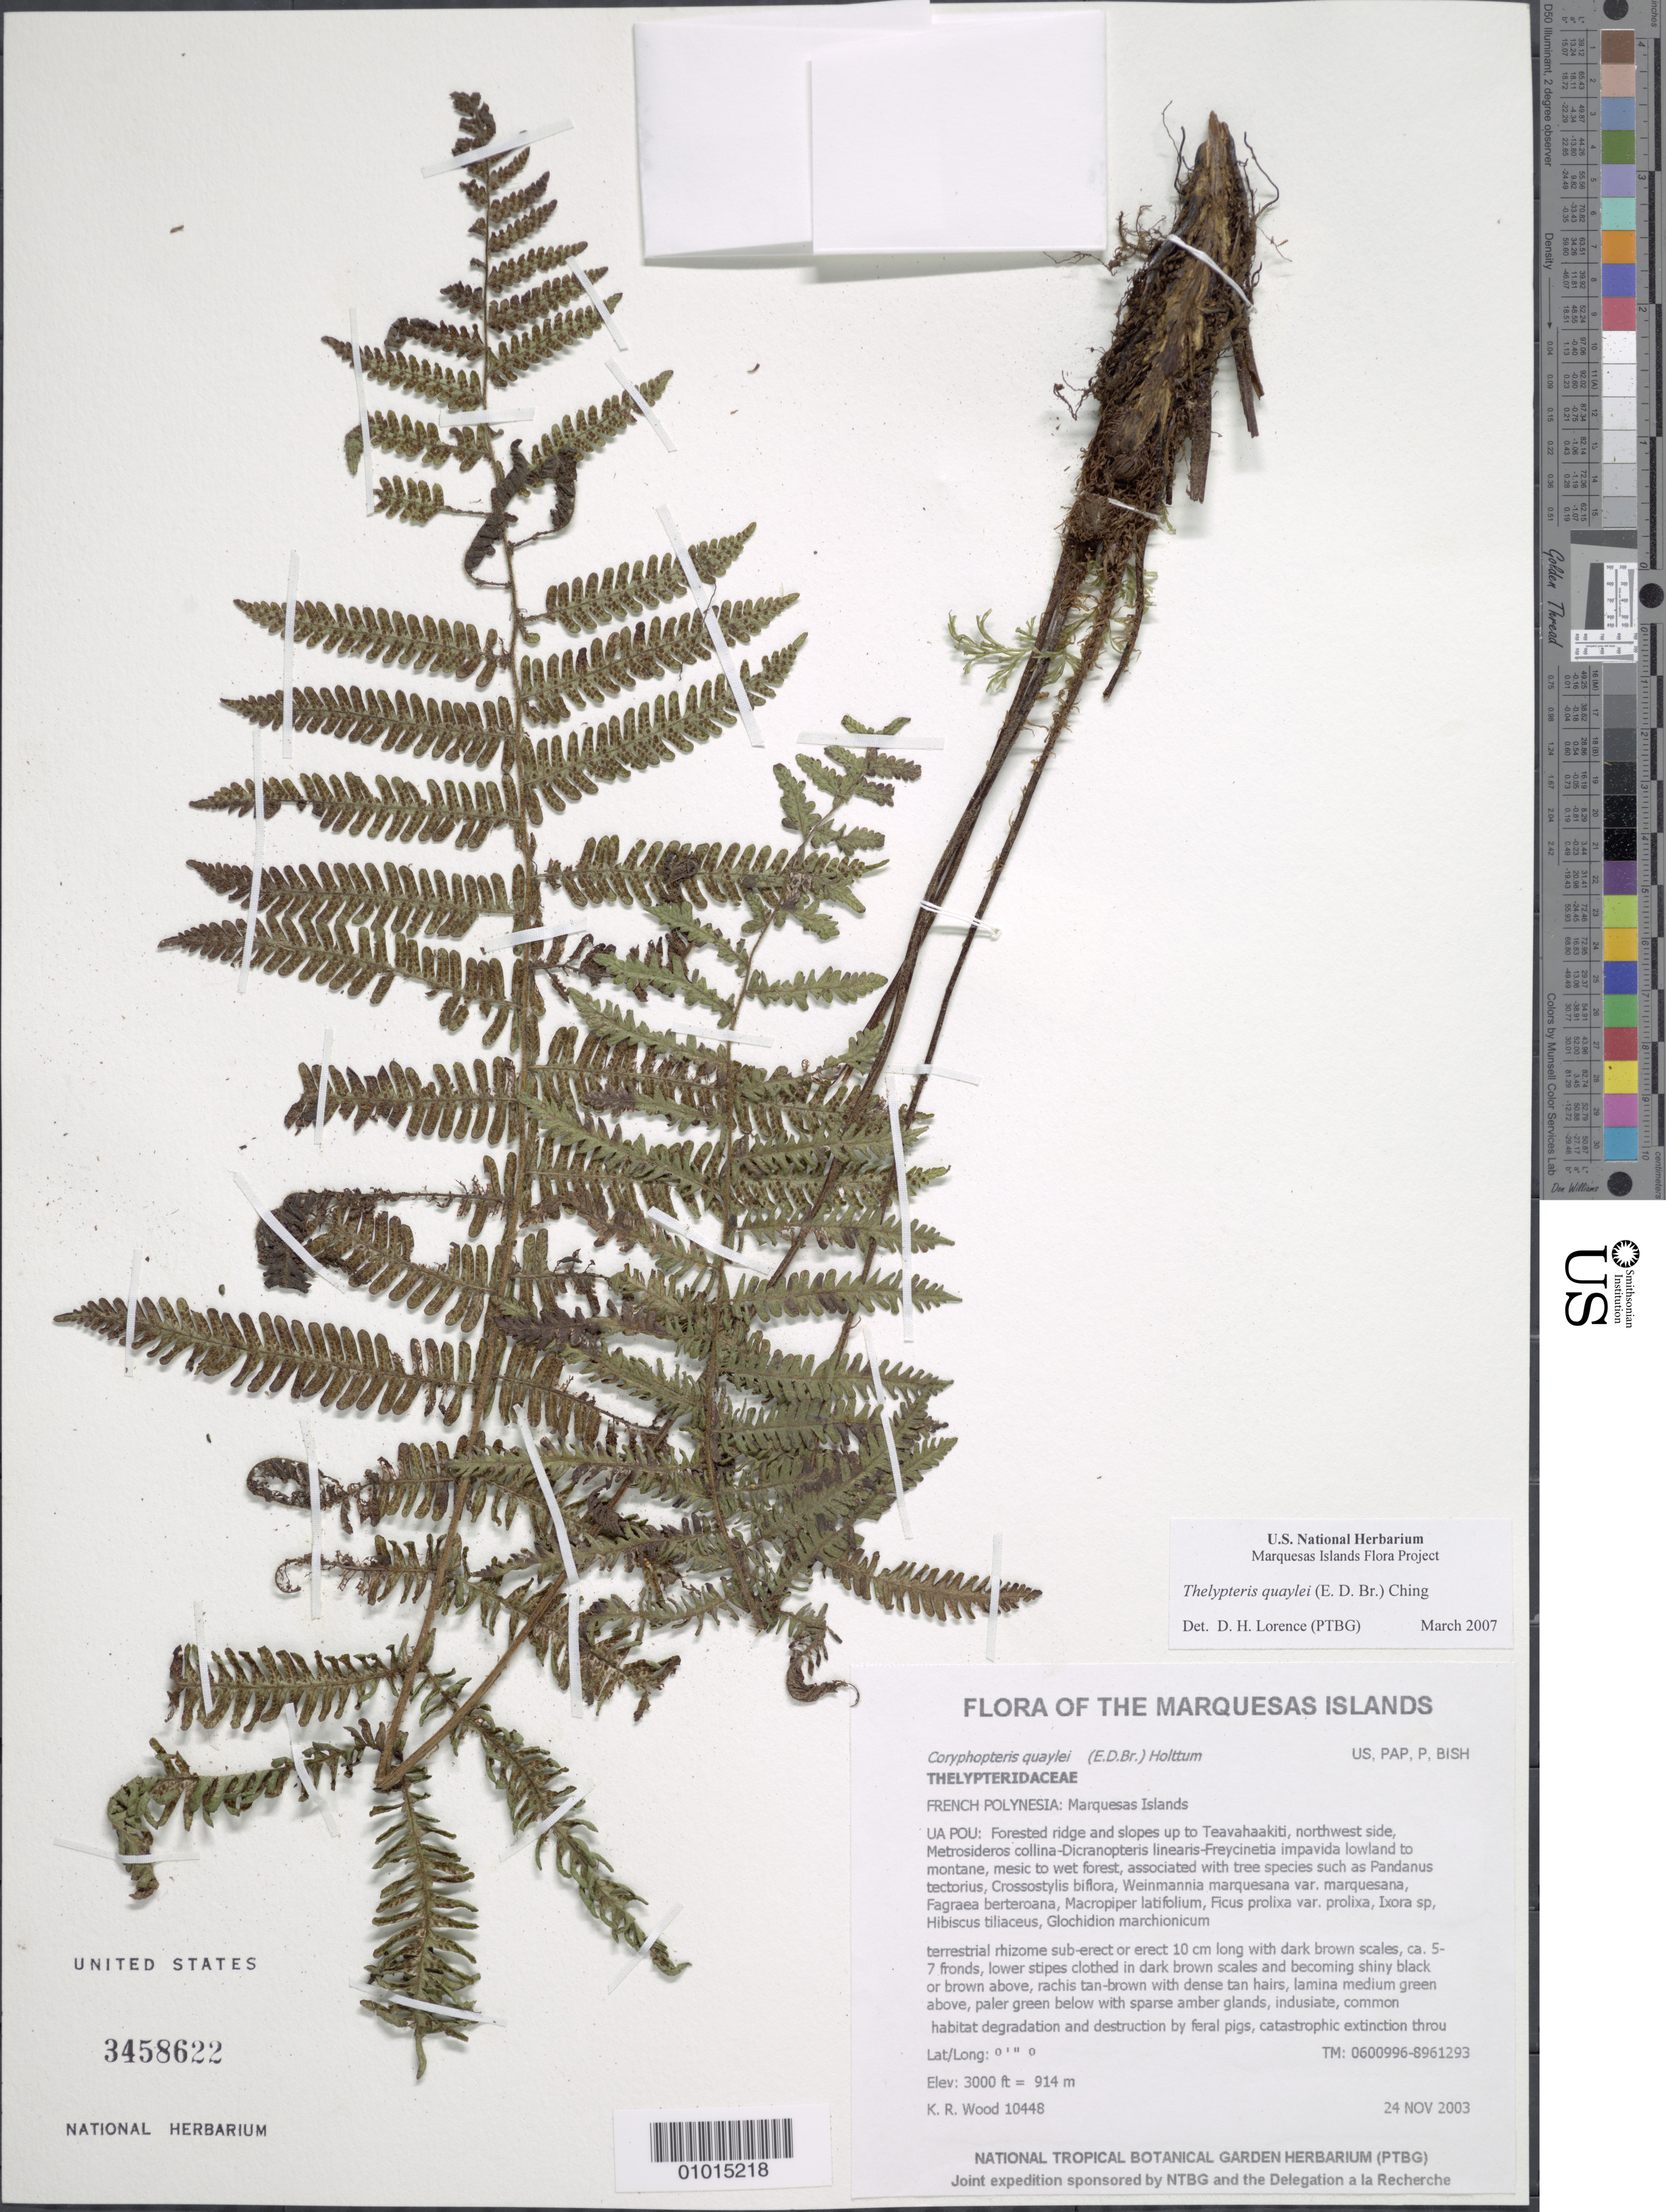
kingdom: Plantae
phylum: Tracheophyta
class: Polypodiopsida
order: Polypodiales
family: Thelypteridaceae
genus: Coryphopteris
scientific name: Coryphopteris quaylei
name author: (E.D. Br.) Holttum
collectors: K. R. Wood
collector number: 10448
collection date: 2003-11-24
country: French Polynesia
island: Ua Pou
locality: Forested ridge and slopes up to Teavahaakiti, northwest side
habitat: Metrosideros collina - Dicranopteris linearis - Freycinetia impavida lowland to montane, mesic to wet forest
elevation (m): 914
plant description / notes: Habitat degradation and destruction by feral pigs, catastrophic extinction through environmental events, predation by rats [Rattus exulans] that eat seeds, competition with non-native plant taxa such as Ageratum conyzoides, Emilia sonchifolia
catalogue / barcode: US 3458622